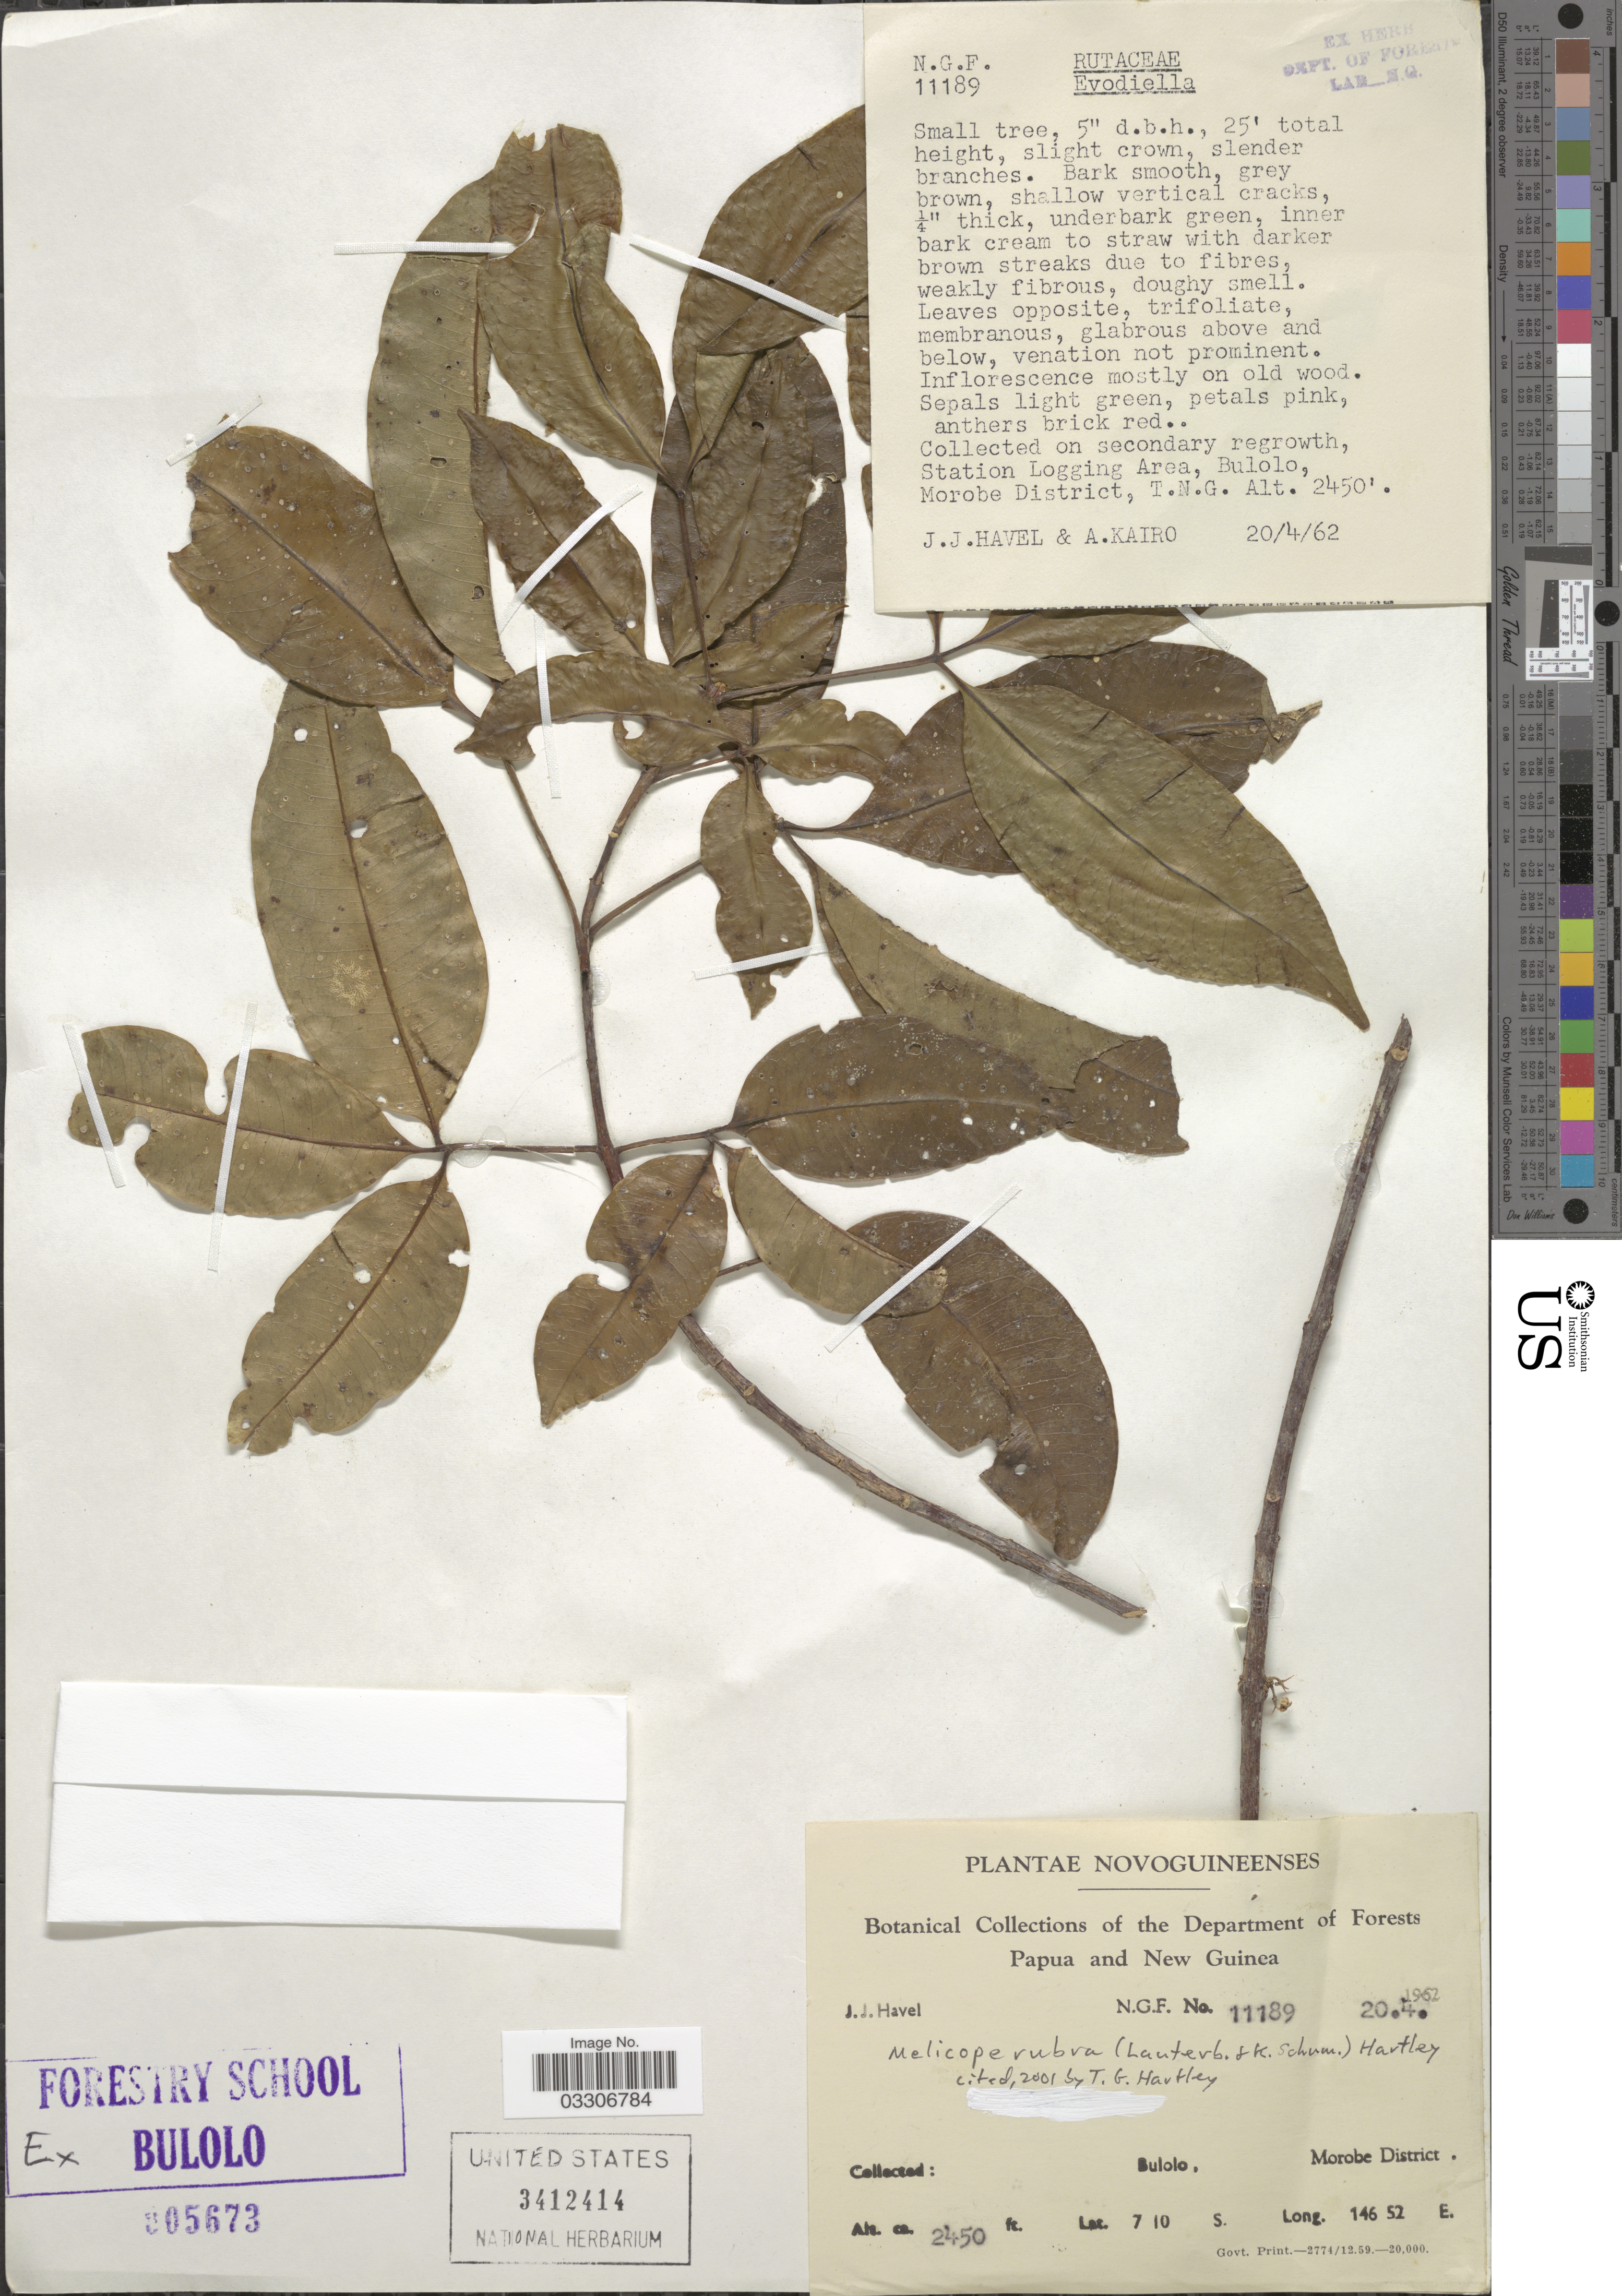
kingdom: Plantae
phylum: Tracheophyta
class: Magnoliopsida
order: Sapindales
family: Rutaceae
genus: Melicope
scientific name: Melicope rubra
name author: (Lauterb. & K. Schum.) T.G. Hartley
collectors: J. Havel & A. Kairo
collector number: NGF11189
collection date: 1962-04-20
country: Papua New Guinea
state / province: Morobe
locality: Novoguineenses. Station Logging Area, Bulolo, T.N.G.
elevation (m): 747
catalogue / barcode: US 3412414